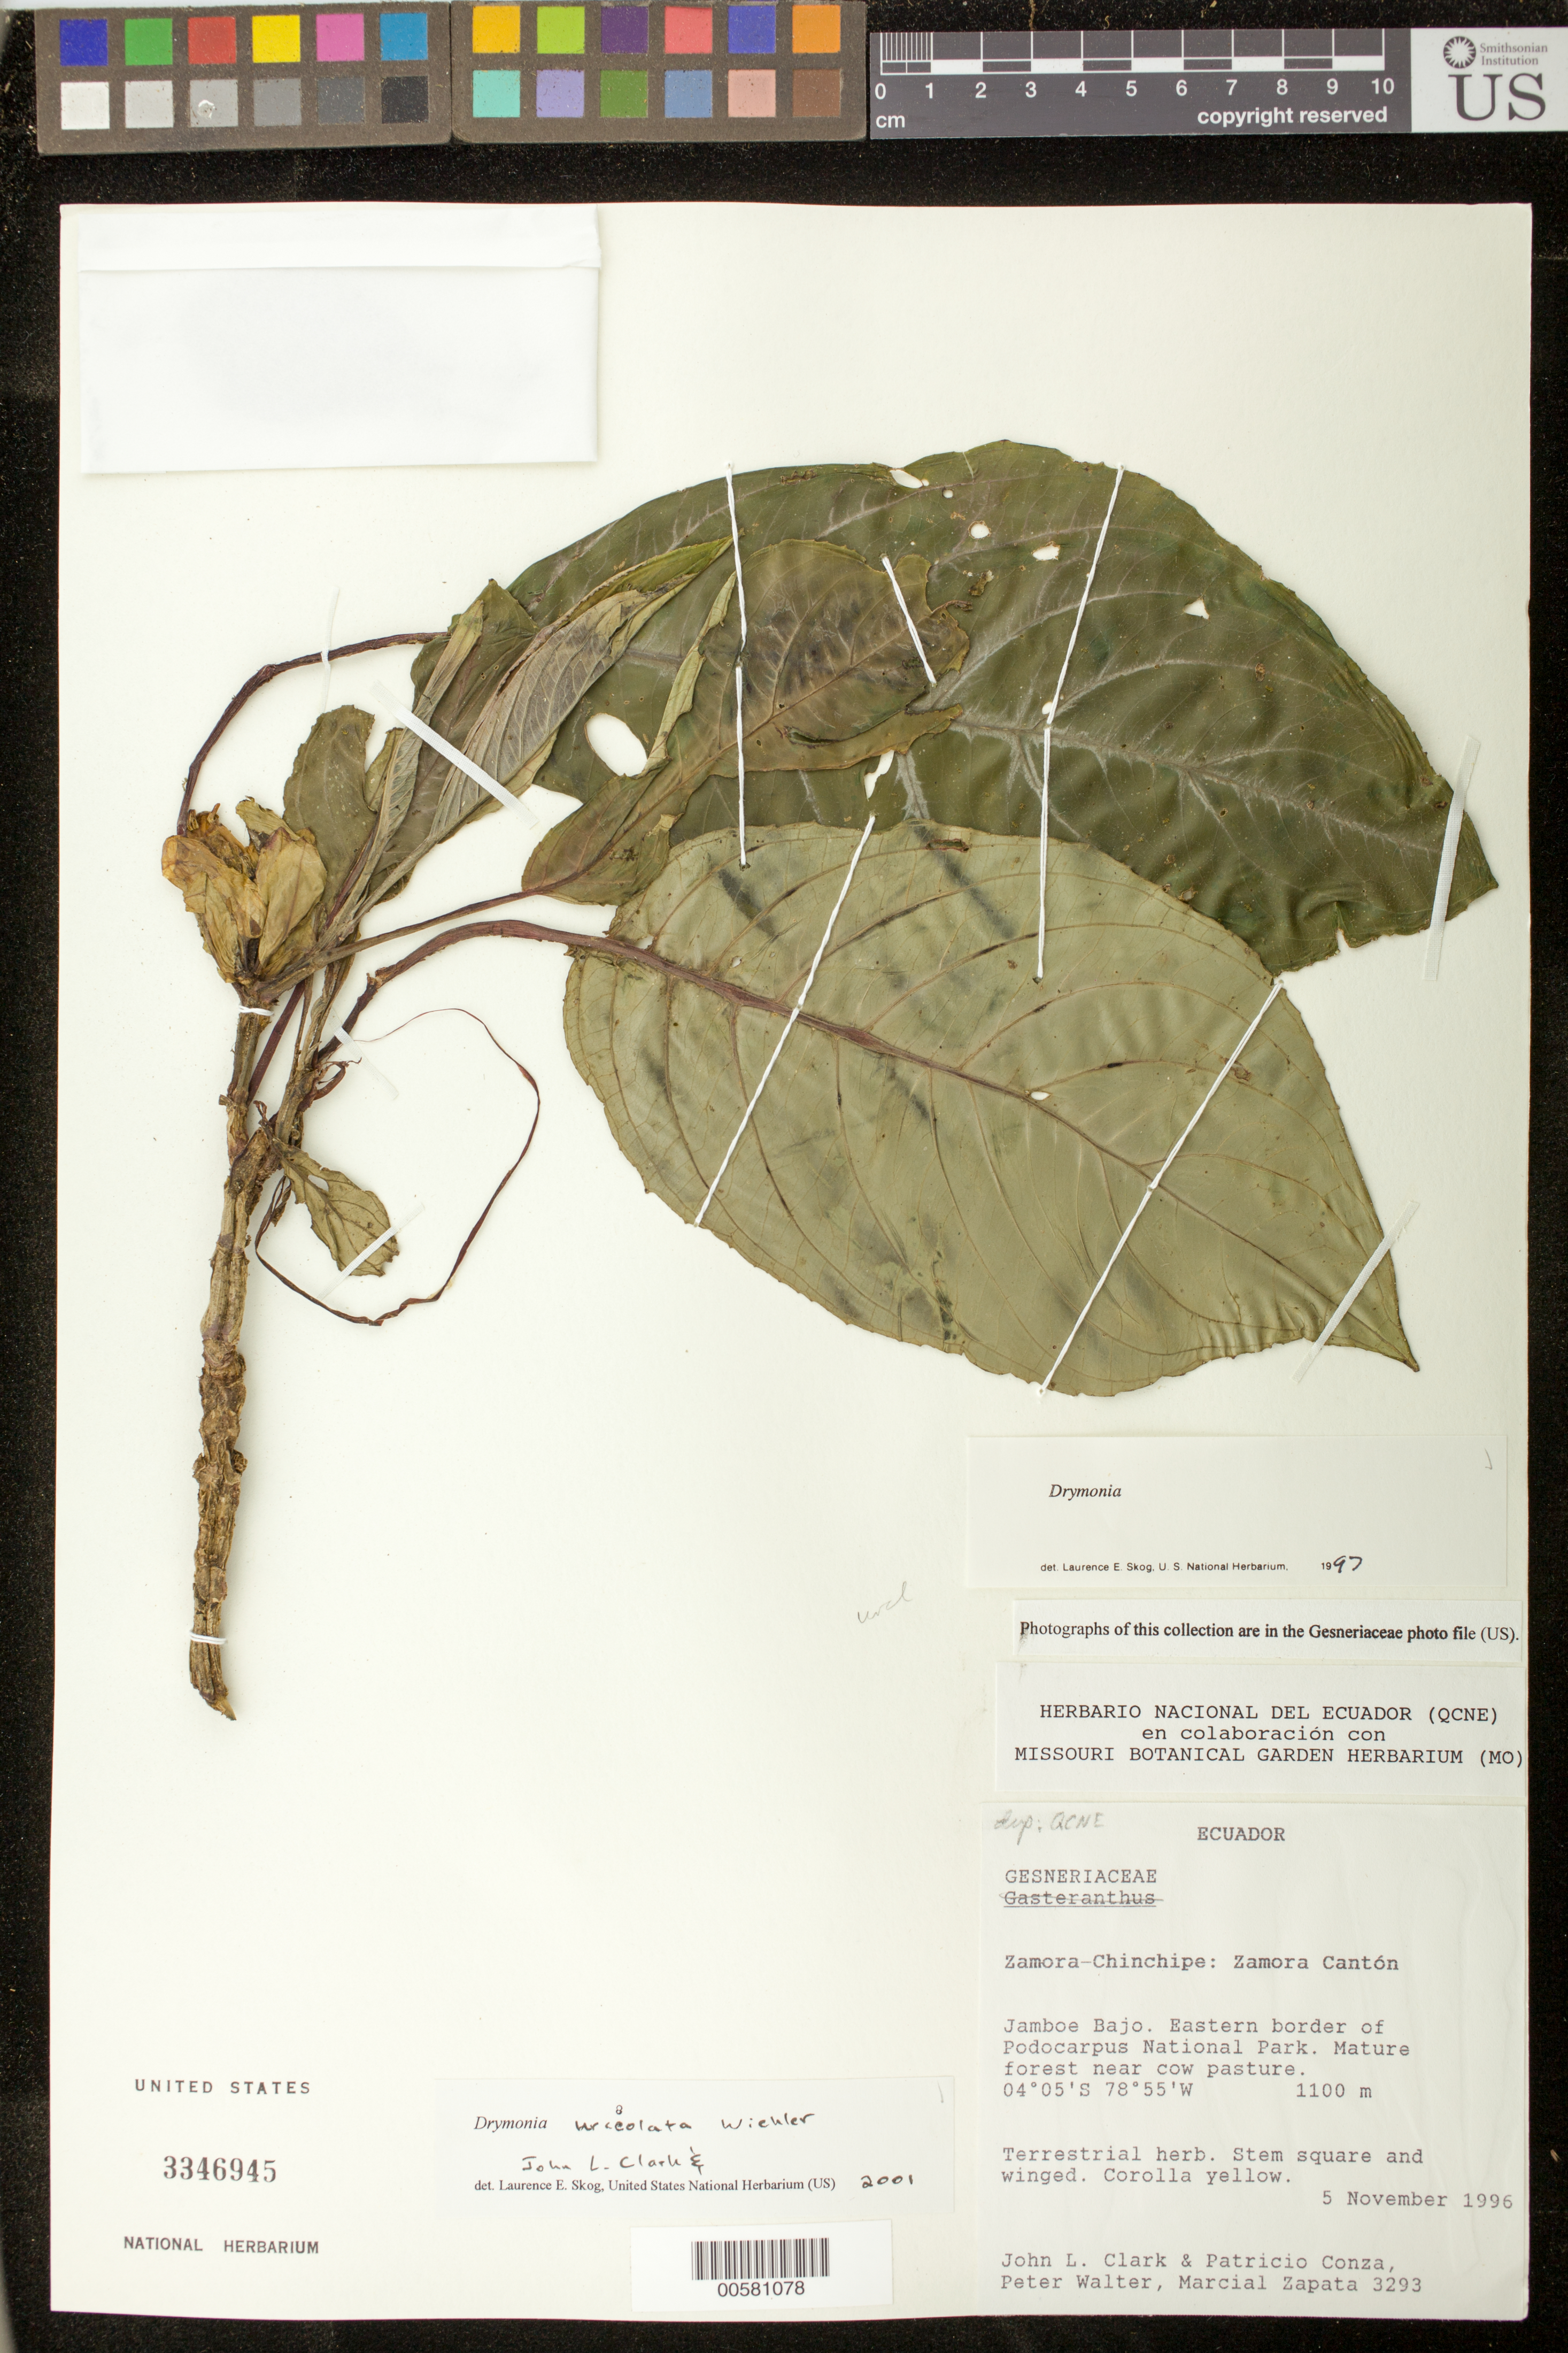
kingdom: Plantae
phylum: Tracheophyta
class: Magnoliopsida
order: Lamiales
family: Gesneriaceae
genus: Drymonia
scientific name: Drymonia urceolata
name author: Wiehler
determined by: Clark, J. L.; Skog, Laurence E.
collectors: J. L. Clark, P. Conza, P. Walter & M. Zapata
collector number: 3293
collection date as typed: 05 Nov 1996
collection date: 1996-11-05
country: Ecuador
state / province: Zamora-Chinchipe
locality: Zamora Cantón. Jamboe Bajo, eastern border of Podocarpus National Park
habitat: Mature forest near cow pasture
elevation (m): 1100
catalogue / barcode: US 3346945